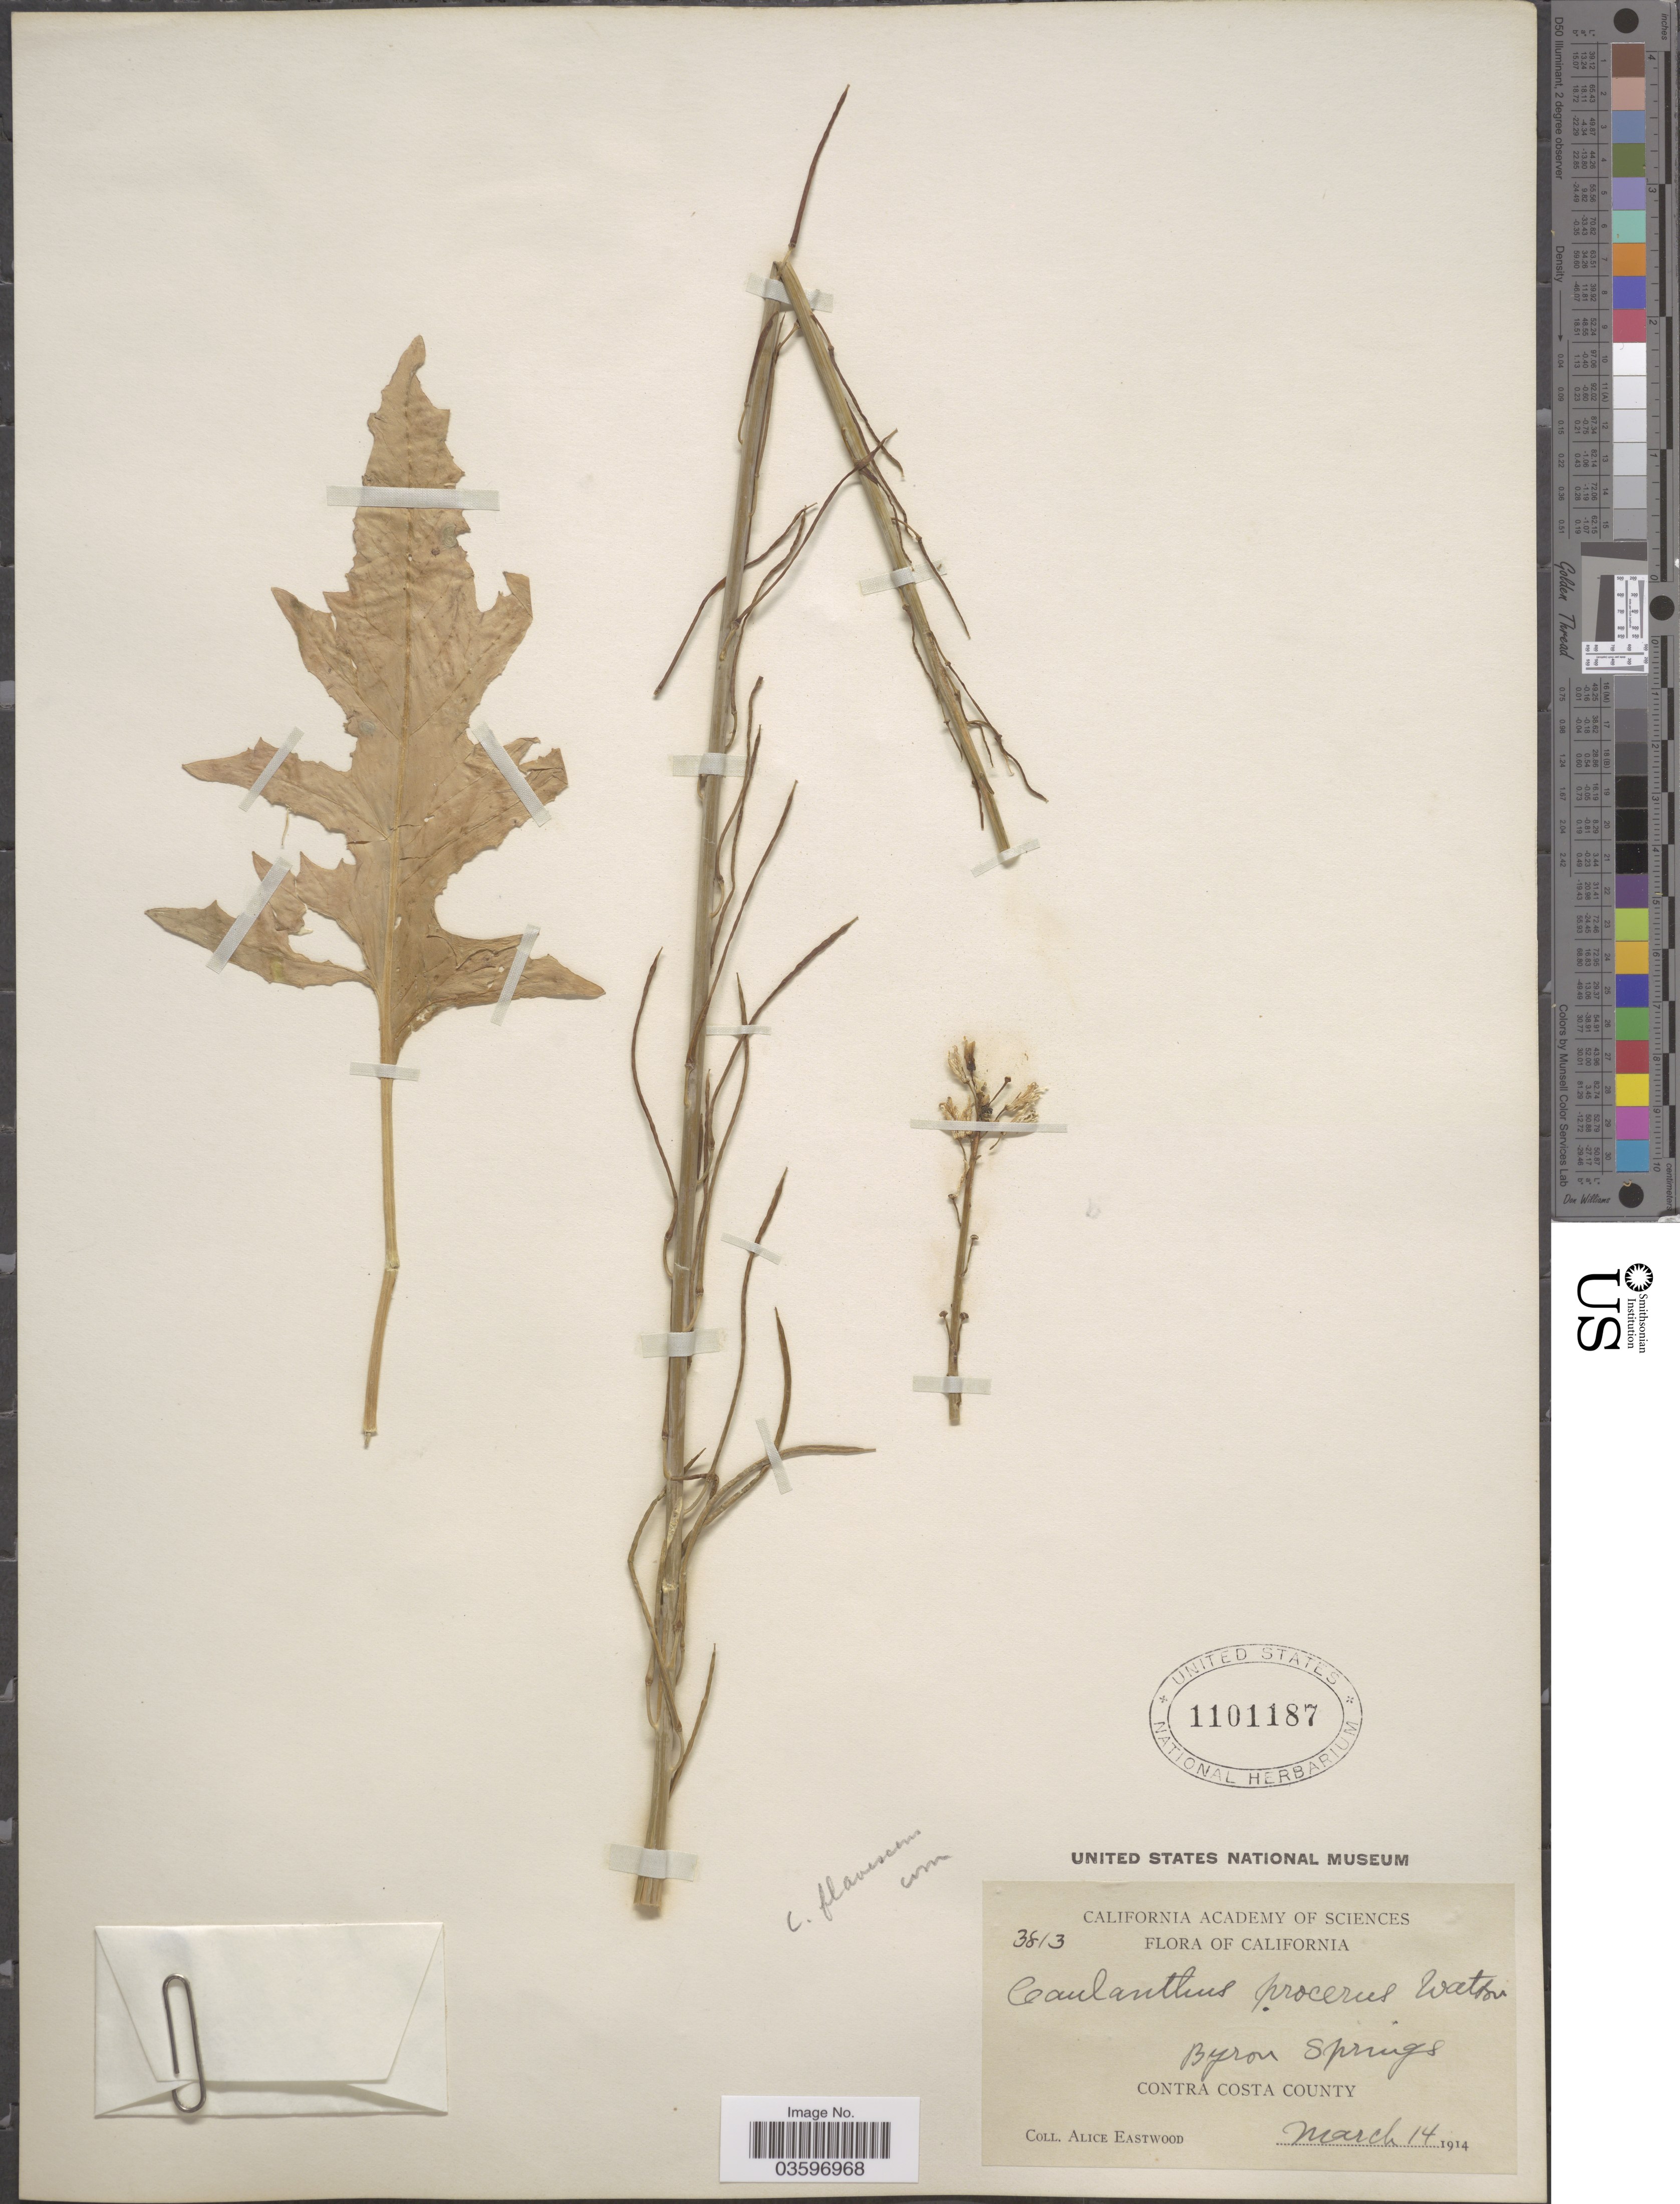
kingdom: Plantae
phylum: Tracheophyta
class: Magnoliopsida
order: Brassicales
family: Brassicaceae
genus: Caulanthus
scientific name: Caulanthus flavescens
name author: (Hook.) Payson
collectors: A. Eastwood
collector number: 3813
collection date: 1914-03-14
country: United States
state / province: California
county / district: Contra Costa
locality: Byron Springs. Contra Costa County.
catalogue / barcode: US 1101187